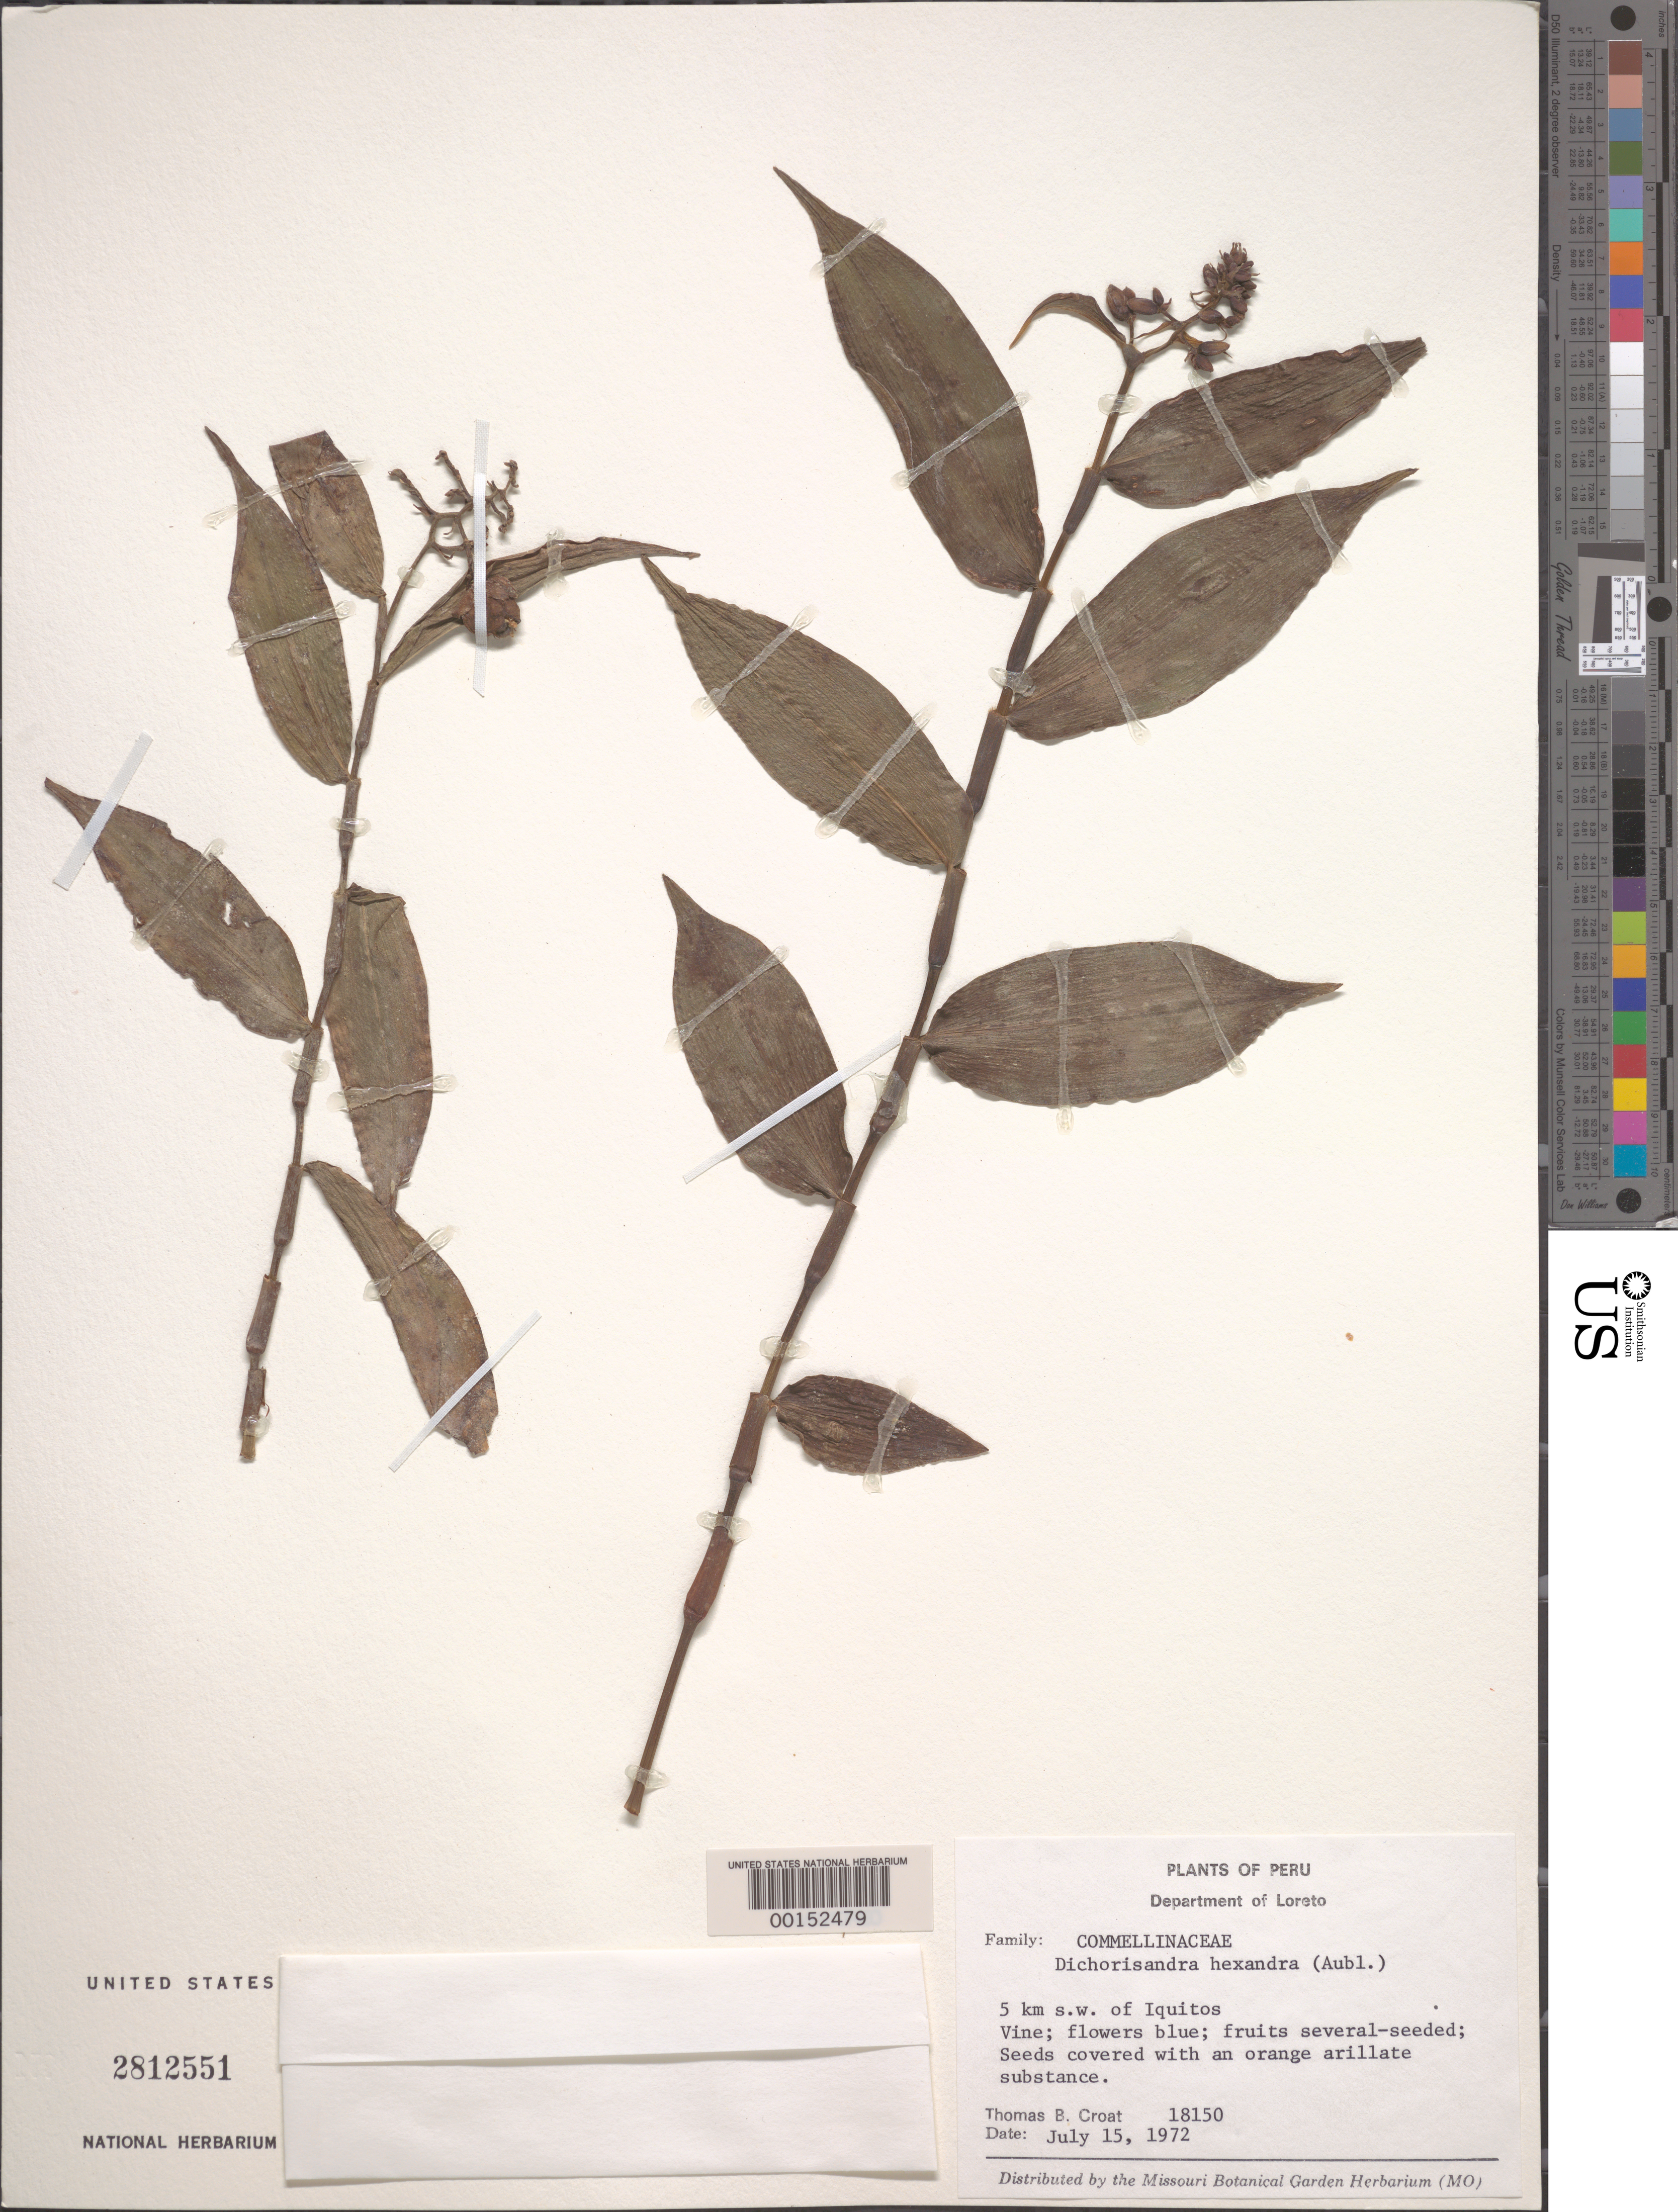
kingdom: Plantae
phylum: Tracheophyta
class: Liliopsida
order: Commelinales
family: Commelinaceae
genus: Dichorisandra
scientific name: Dichorisandra hexandra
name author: (Aubl.) Standl.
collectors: T. B. Croat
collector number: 18150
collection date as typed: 15 Jul 1972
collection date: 1972-07-15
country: Peru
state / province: Loreto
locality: Sw of iquitos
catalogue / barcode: US 2812551